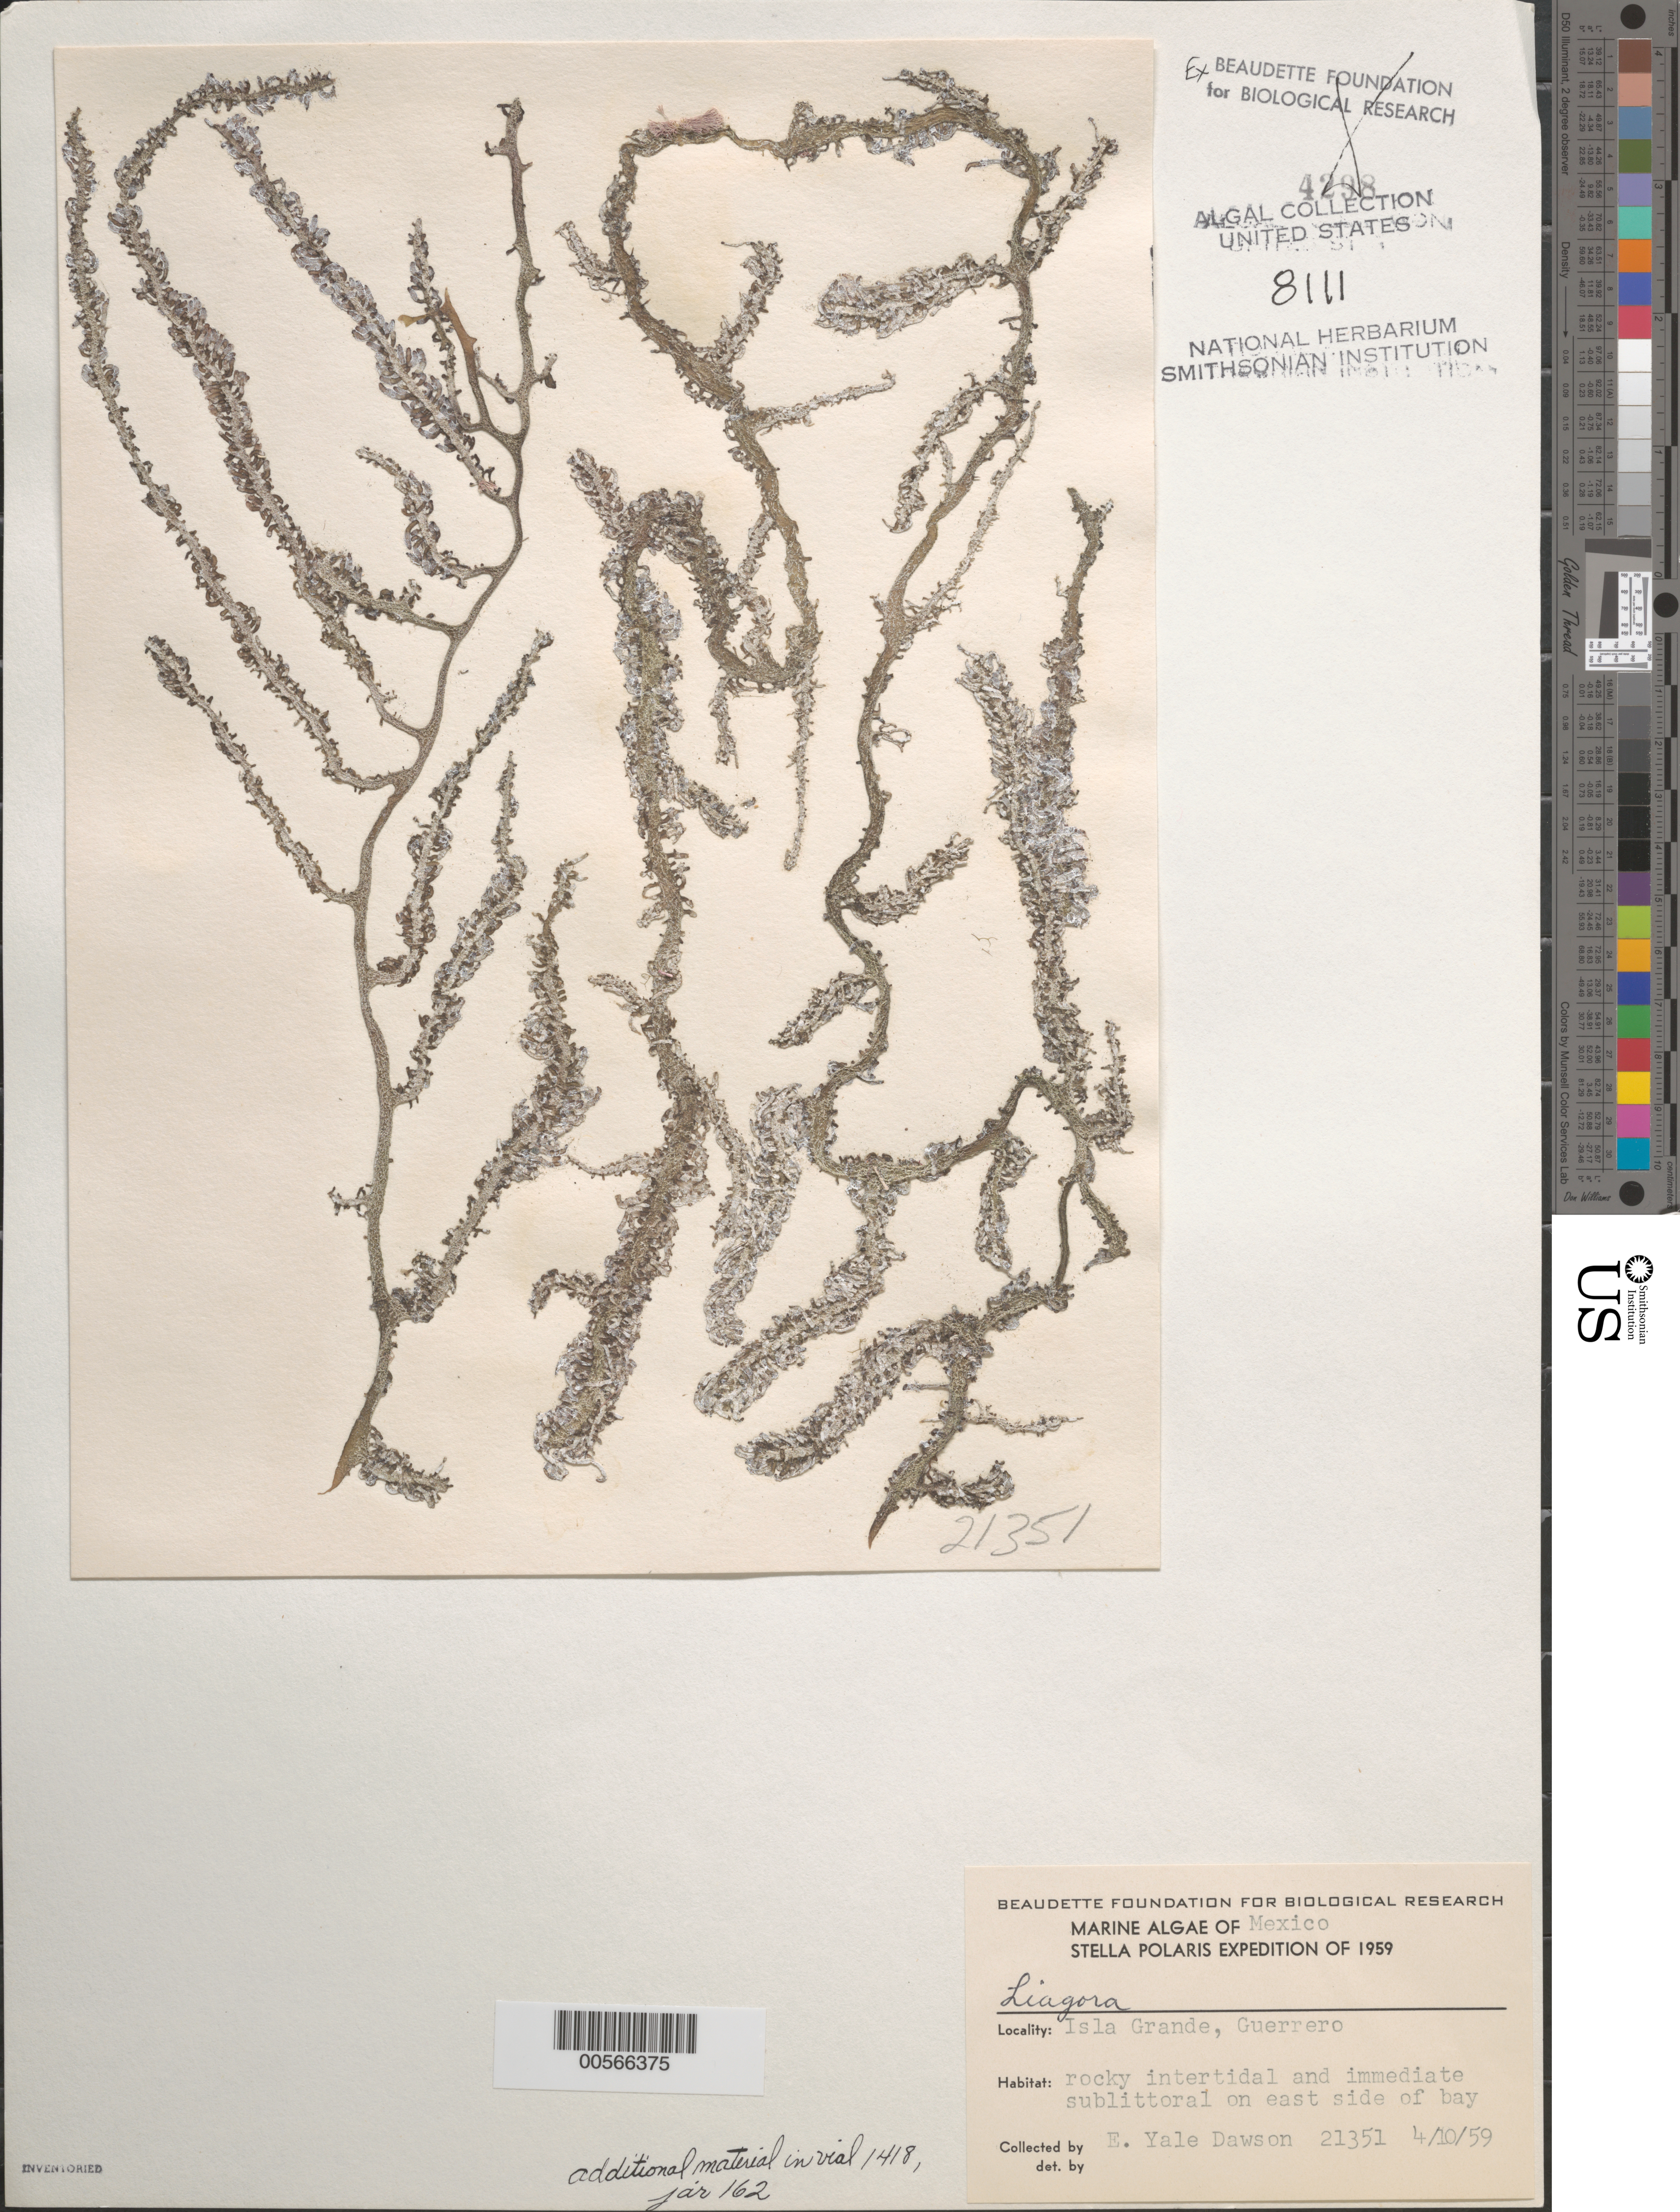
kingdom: Plantae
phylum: Rhodophyta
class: Florideophyceae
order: Nemaliales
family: Liagoraceae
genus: Liagora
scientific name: Liagora sp.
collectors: E. Y. Dawson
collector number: EYD 21351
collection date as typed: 4/10/59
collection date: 1959-04-10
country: Mexico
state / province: Guerrero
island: Isla Grande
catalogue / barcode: US 8111